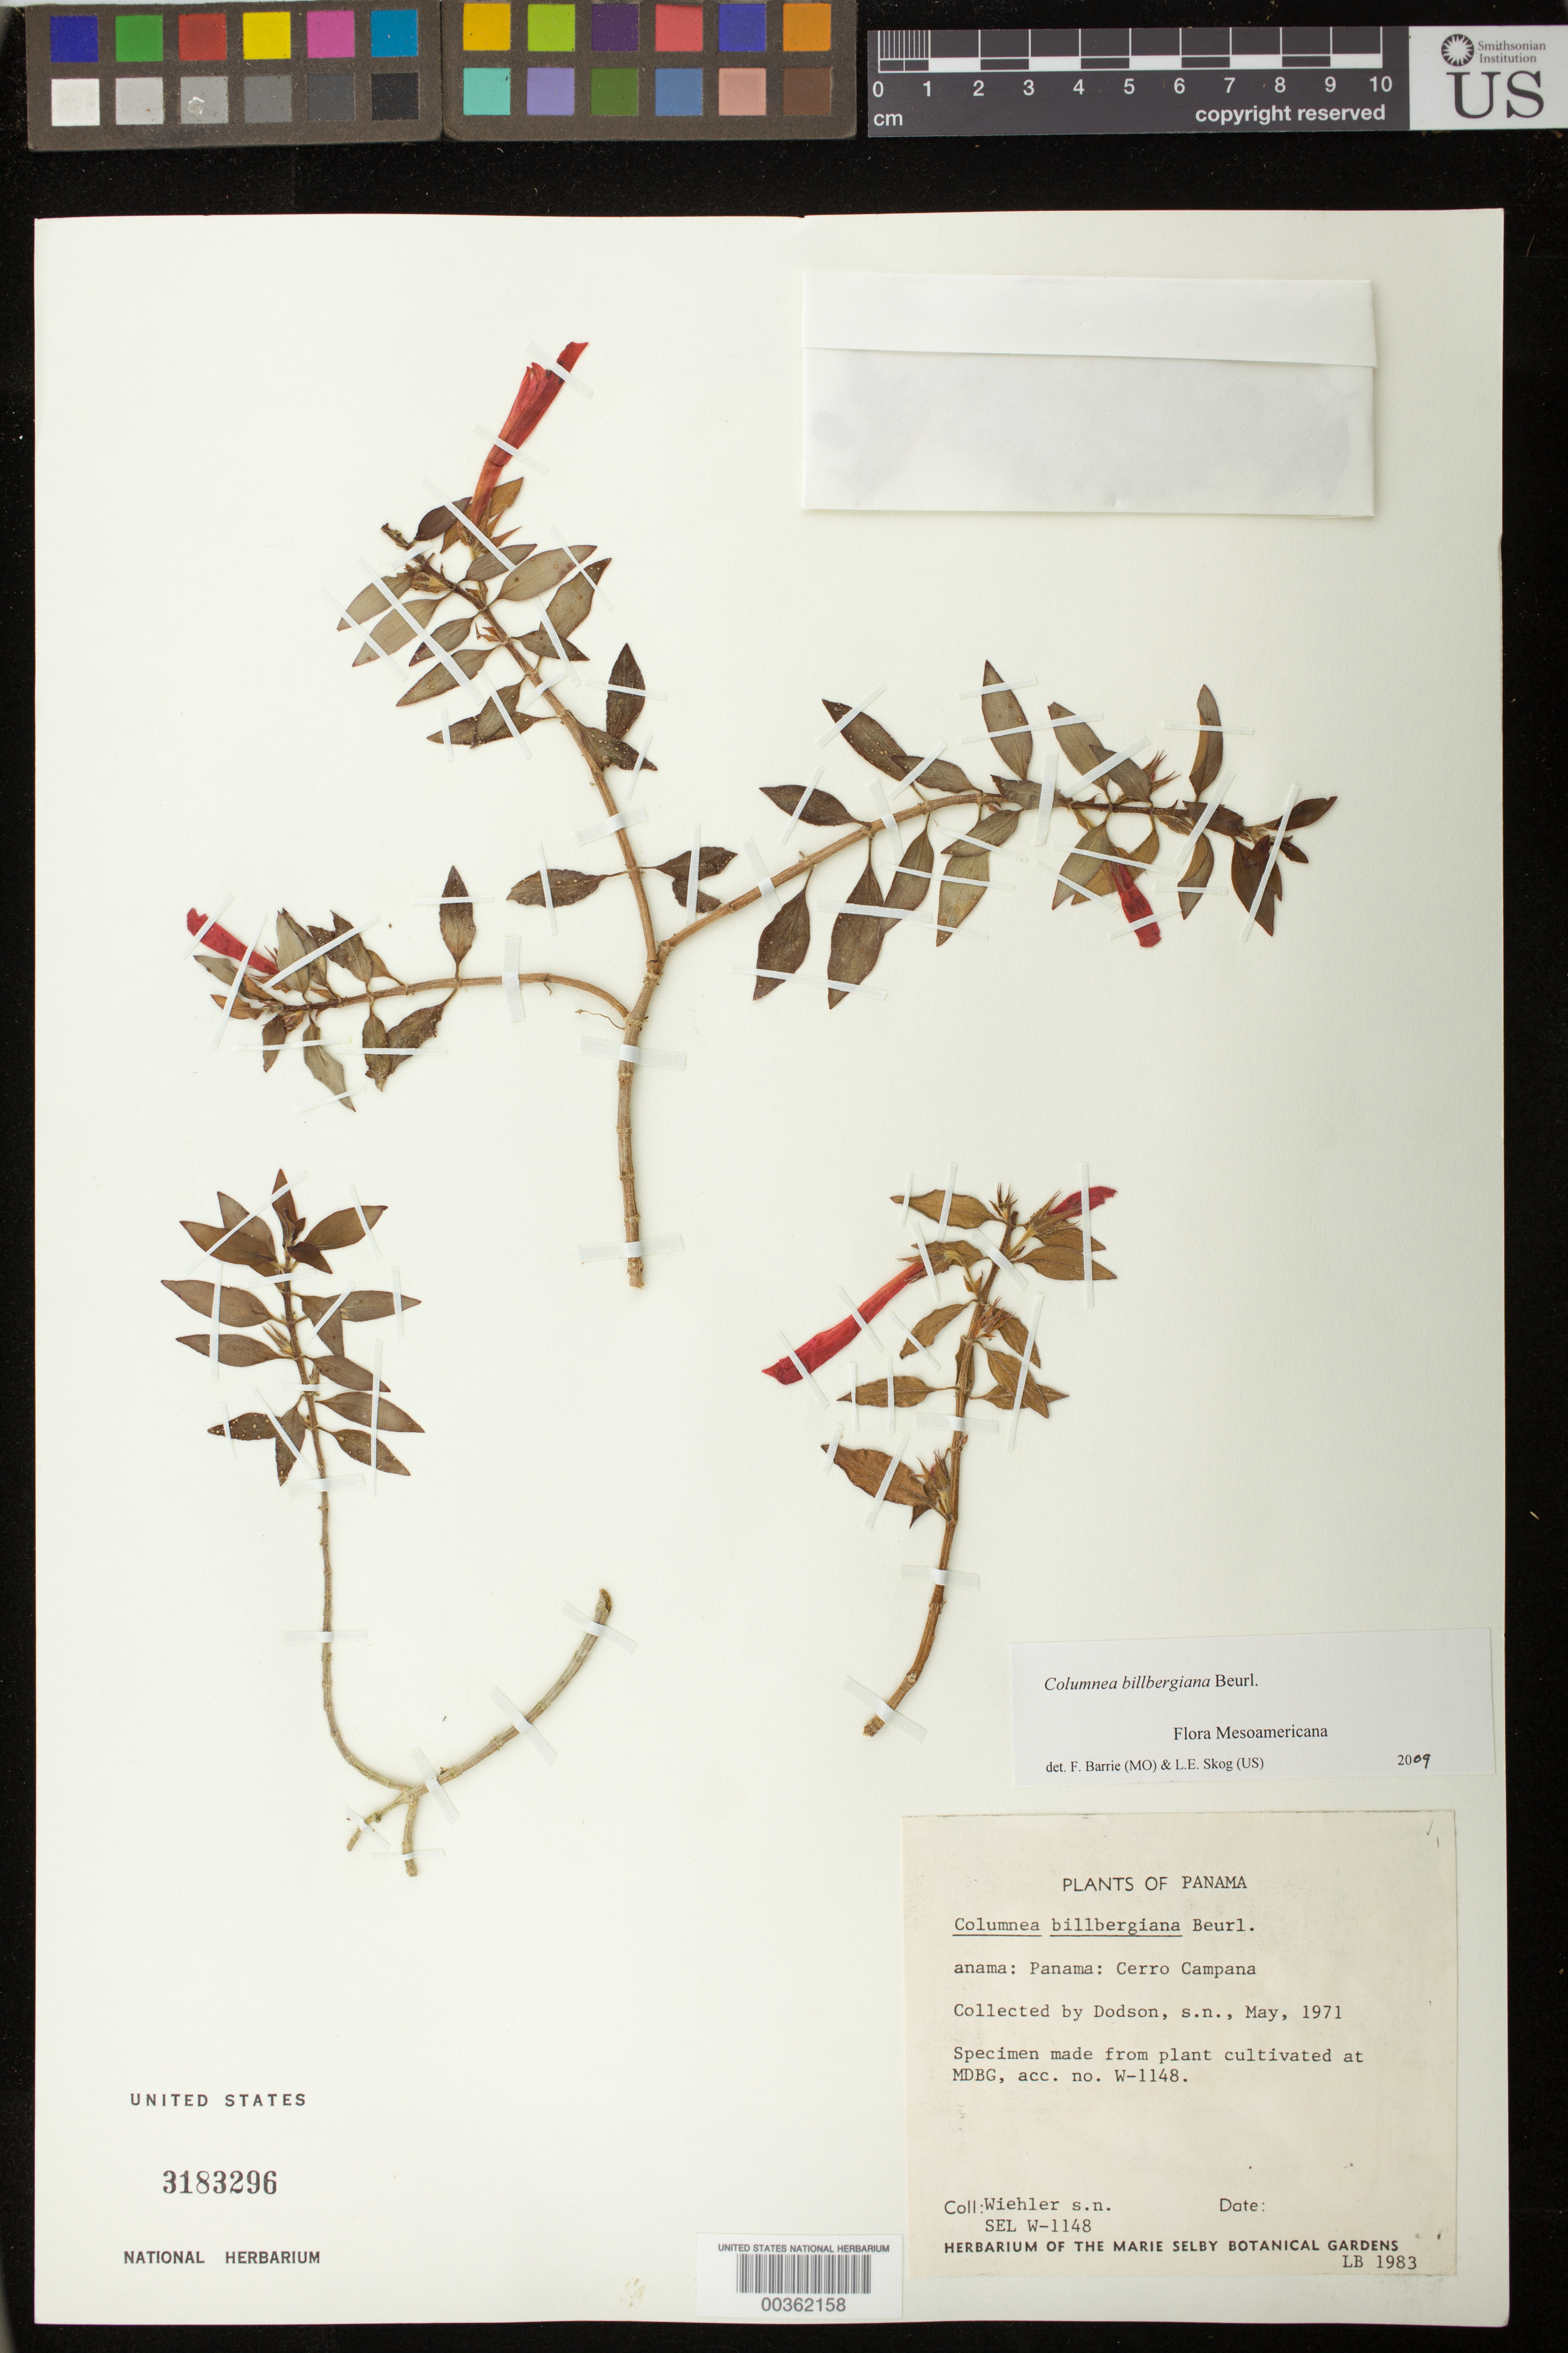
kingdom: Plantae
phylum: Tracheophyta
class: Magnoliopsida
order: Lamiales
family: Gesneriaceae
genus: Columnea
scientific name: Columnea billbergiana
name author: Beurl.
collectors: H. J. Wiehler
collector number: s.n. [W-1148]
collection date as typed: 1983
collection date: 1983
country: Panama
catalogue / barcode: US 3183296